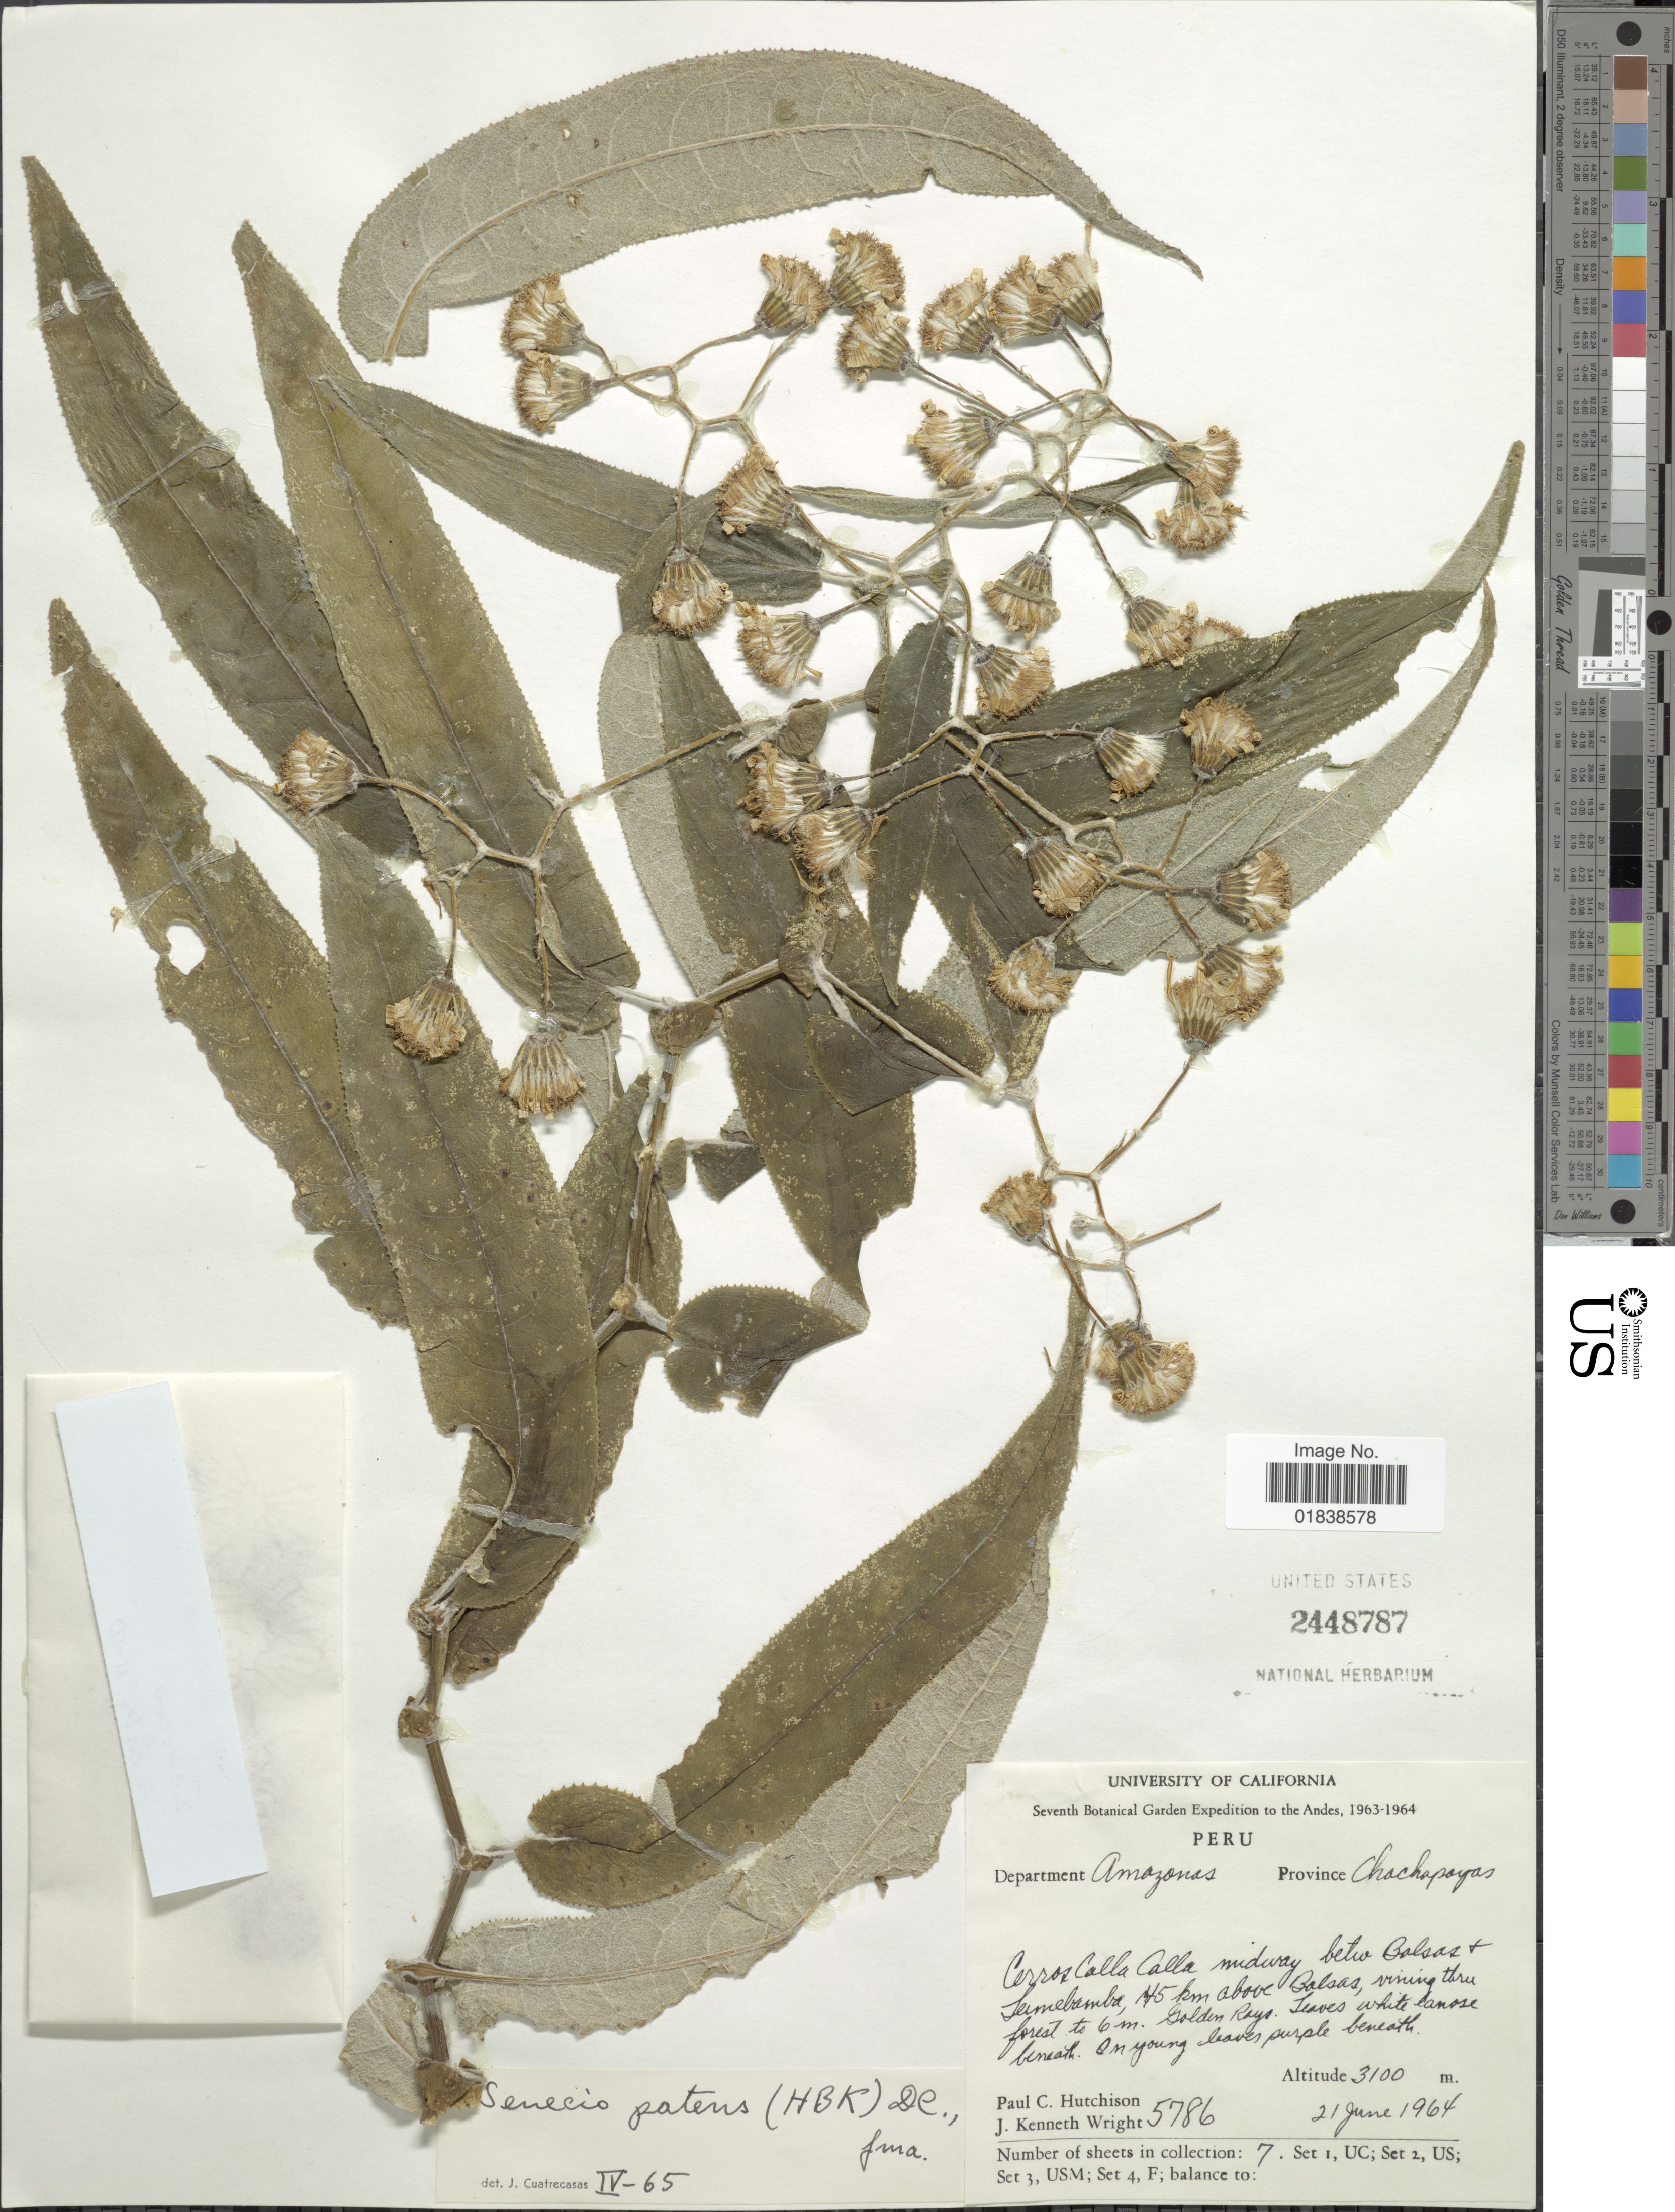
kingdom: Plantae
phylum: Tracheophyta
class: Magnoliopsida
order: Asterales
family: Asteraceae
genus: Senecio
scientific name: Senecio tingoensis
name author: Cabrera & Zardini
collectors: P. C. Hutchison & J. K. Wright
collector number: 5786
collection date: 1964-06-21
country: Peru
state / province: Amazonas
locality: Province Chachapoyas, Cerros Calla Calla midway betw Balsas + Leimebamba, 45 km above Balsas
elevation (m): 3100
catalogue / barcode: US 2448787